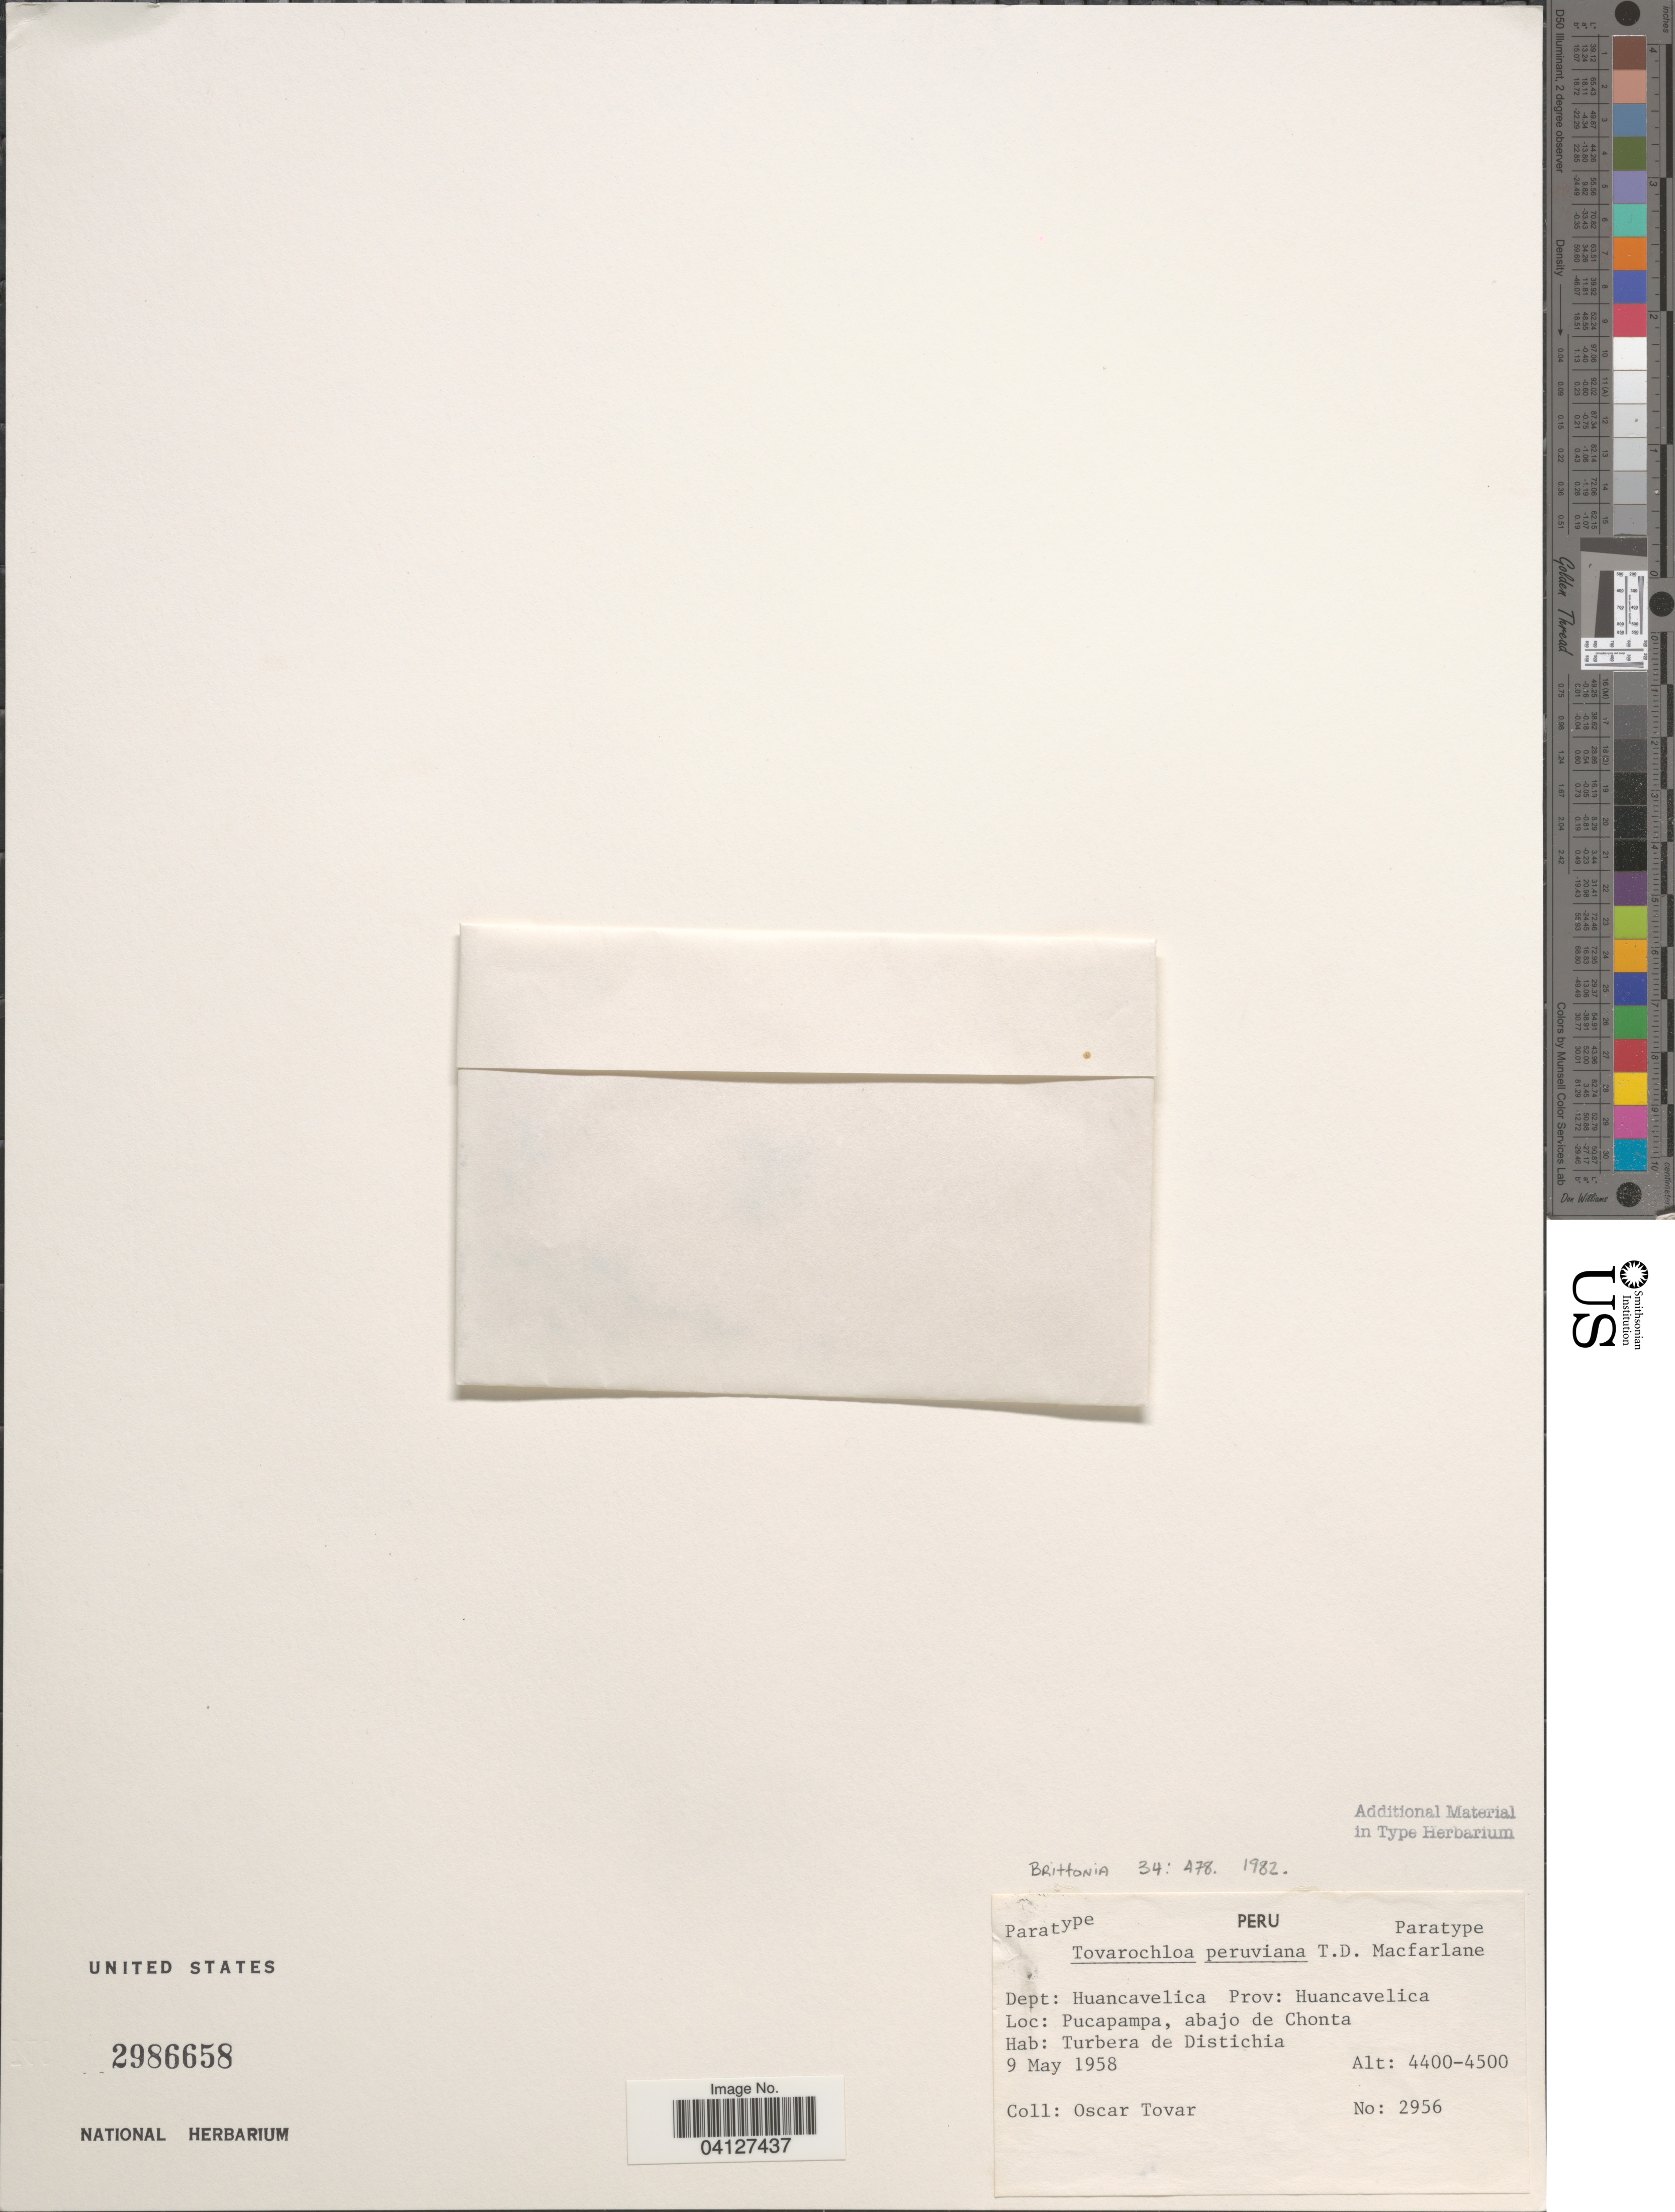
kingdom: Plantae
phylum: Tracheophyta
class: Liliopsida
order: Poales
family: Poaceae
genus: Poa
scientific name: Poa apiculata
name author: Refulio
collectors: Ó. Tovar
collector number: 2956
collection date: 1958-05-09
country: Peru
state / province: Huancavelica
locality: Depto.: Huancavelica. Pucapampa, abajo de Chonta.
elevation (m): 4400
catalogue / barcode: US 2986658